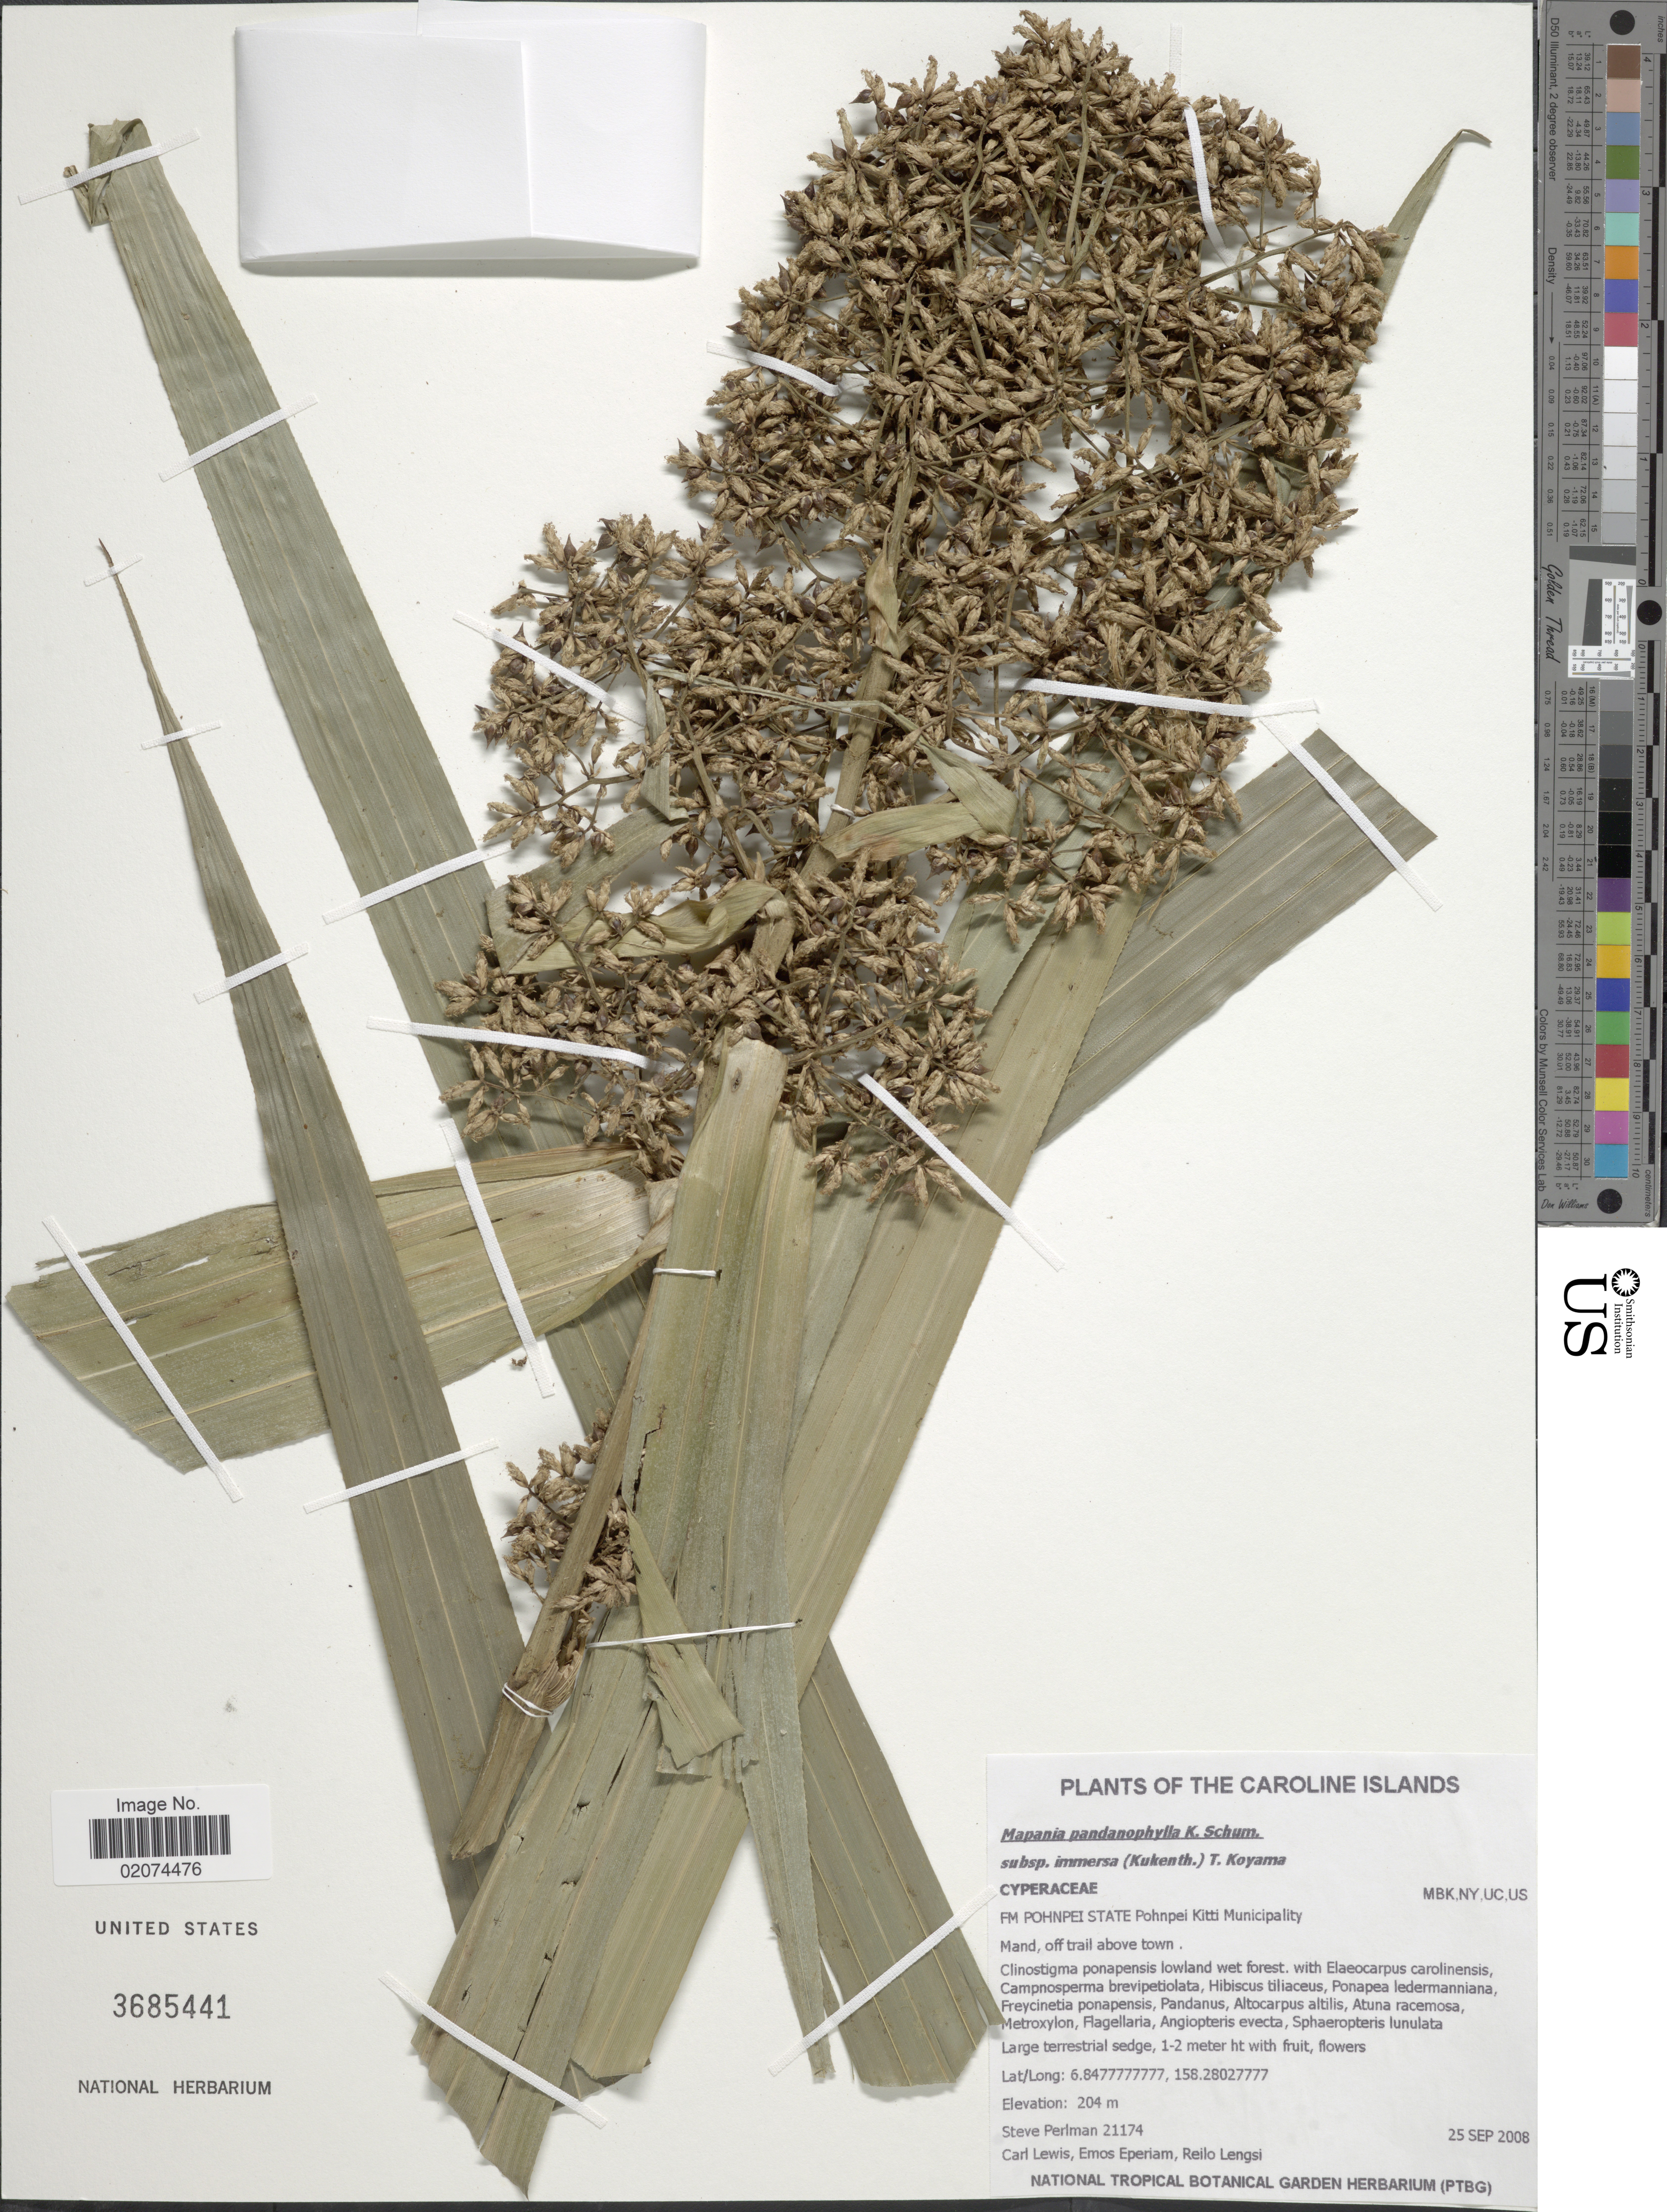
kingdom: Plantae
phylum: Tracheophyta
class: Liliopsida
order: Poales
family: Cyperaceae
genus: Mapania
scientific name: Mapania pacifica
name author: (Hosok.) T. Koyama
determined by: Strong, Mark T., (BOT), Smithsonian Institution - National Museum of Natural History (UNITED STATES)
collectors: S. Perlman, C. Lewis, E. Eperiam & R. Lengsi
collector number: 21174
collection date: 2008-09-25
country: Micronesia, Federated States of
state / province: Pohnpei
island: Pohnpei [Ponape]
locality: Pohnpei State, Pohnpei Kitti Municipality. Mand, off trail above town.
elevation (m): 204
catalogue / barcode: US 3685441